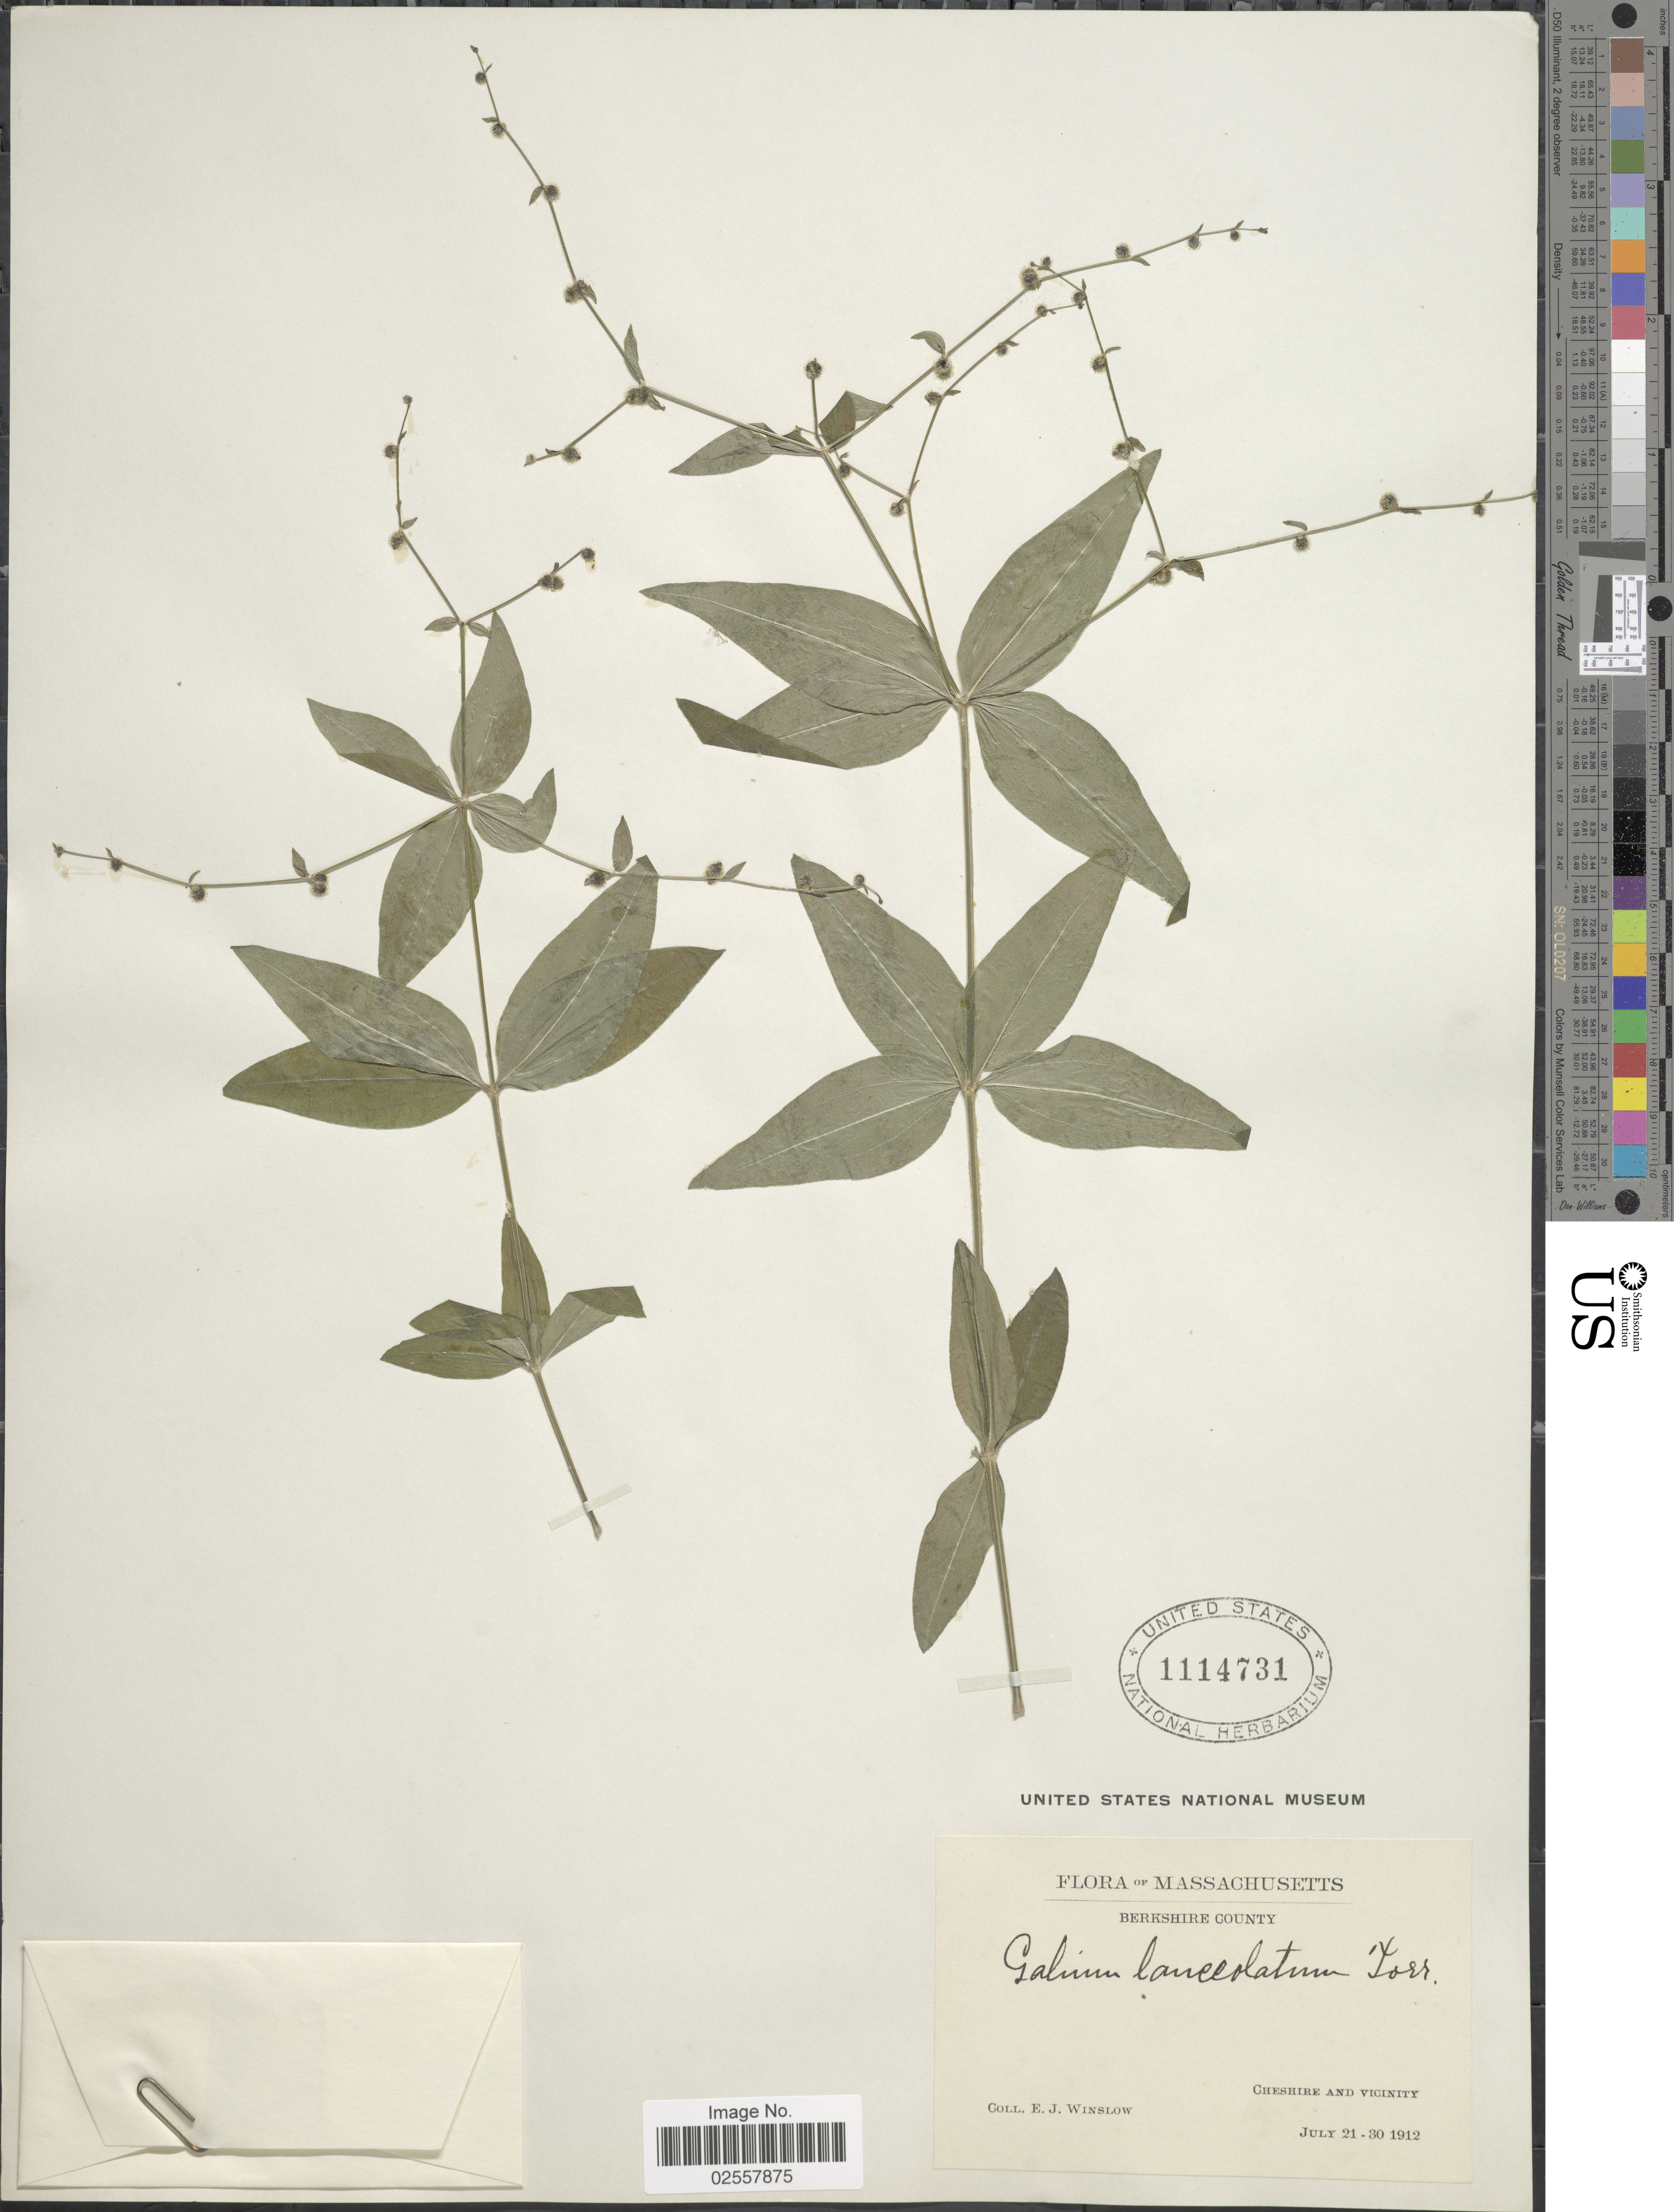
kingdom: Plantae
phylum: Tracheophyta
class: Magnoliopsida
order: Gentianales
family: Rubiaceae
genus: Galium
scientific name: Galium lanceolatum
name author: (Torr. & A. Gray) Torr.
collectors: E. Winslow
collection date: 1912-07-21/1912-07-30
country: United States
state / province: Massachusetts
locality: Berkshire County, Cheshire and Vicinity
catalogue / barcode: US 1114731